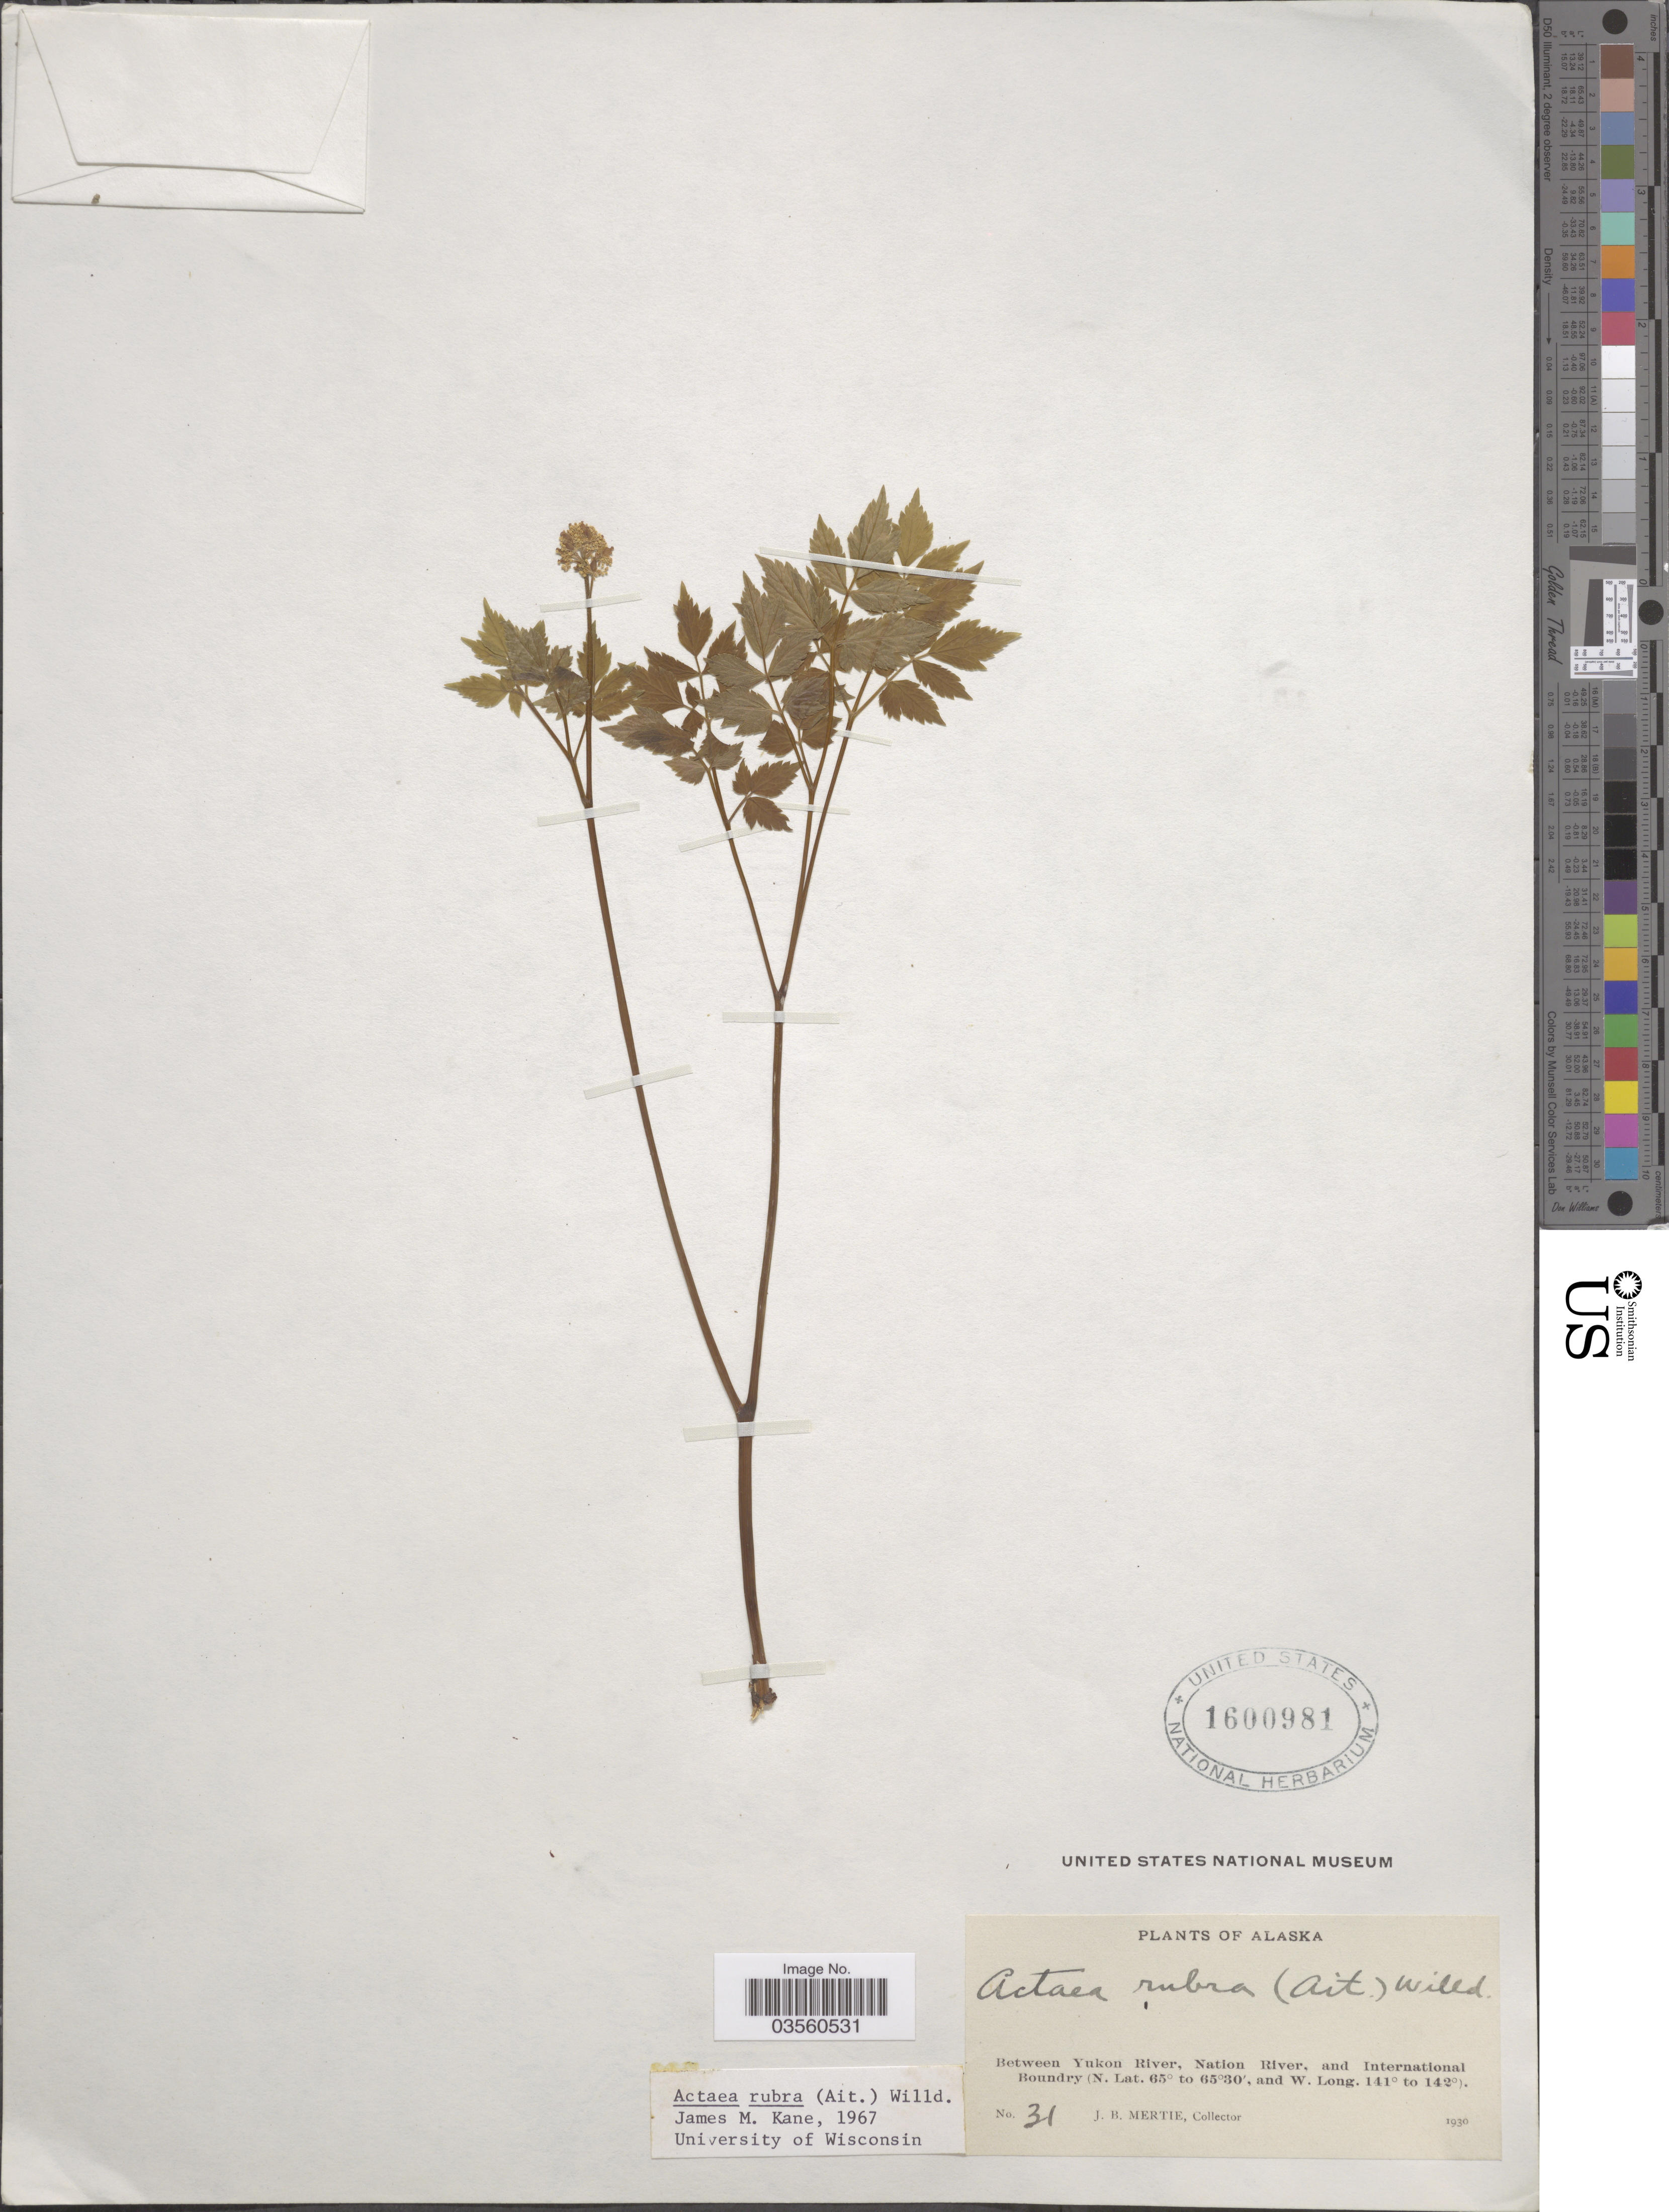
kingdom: Plantae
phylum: Tracheophyta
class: Magnoliopsida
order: Ranunculales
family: Ranunculaceae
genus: Actaea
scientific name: Actaea rubra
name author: (Aiton) Willd.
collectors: J. Mertie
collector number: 31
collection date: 1930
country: United States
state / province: Alaska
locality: Between Yukon River, Nation River, and International Boundary.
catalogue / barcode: US 1600981